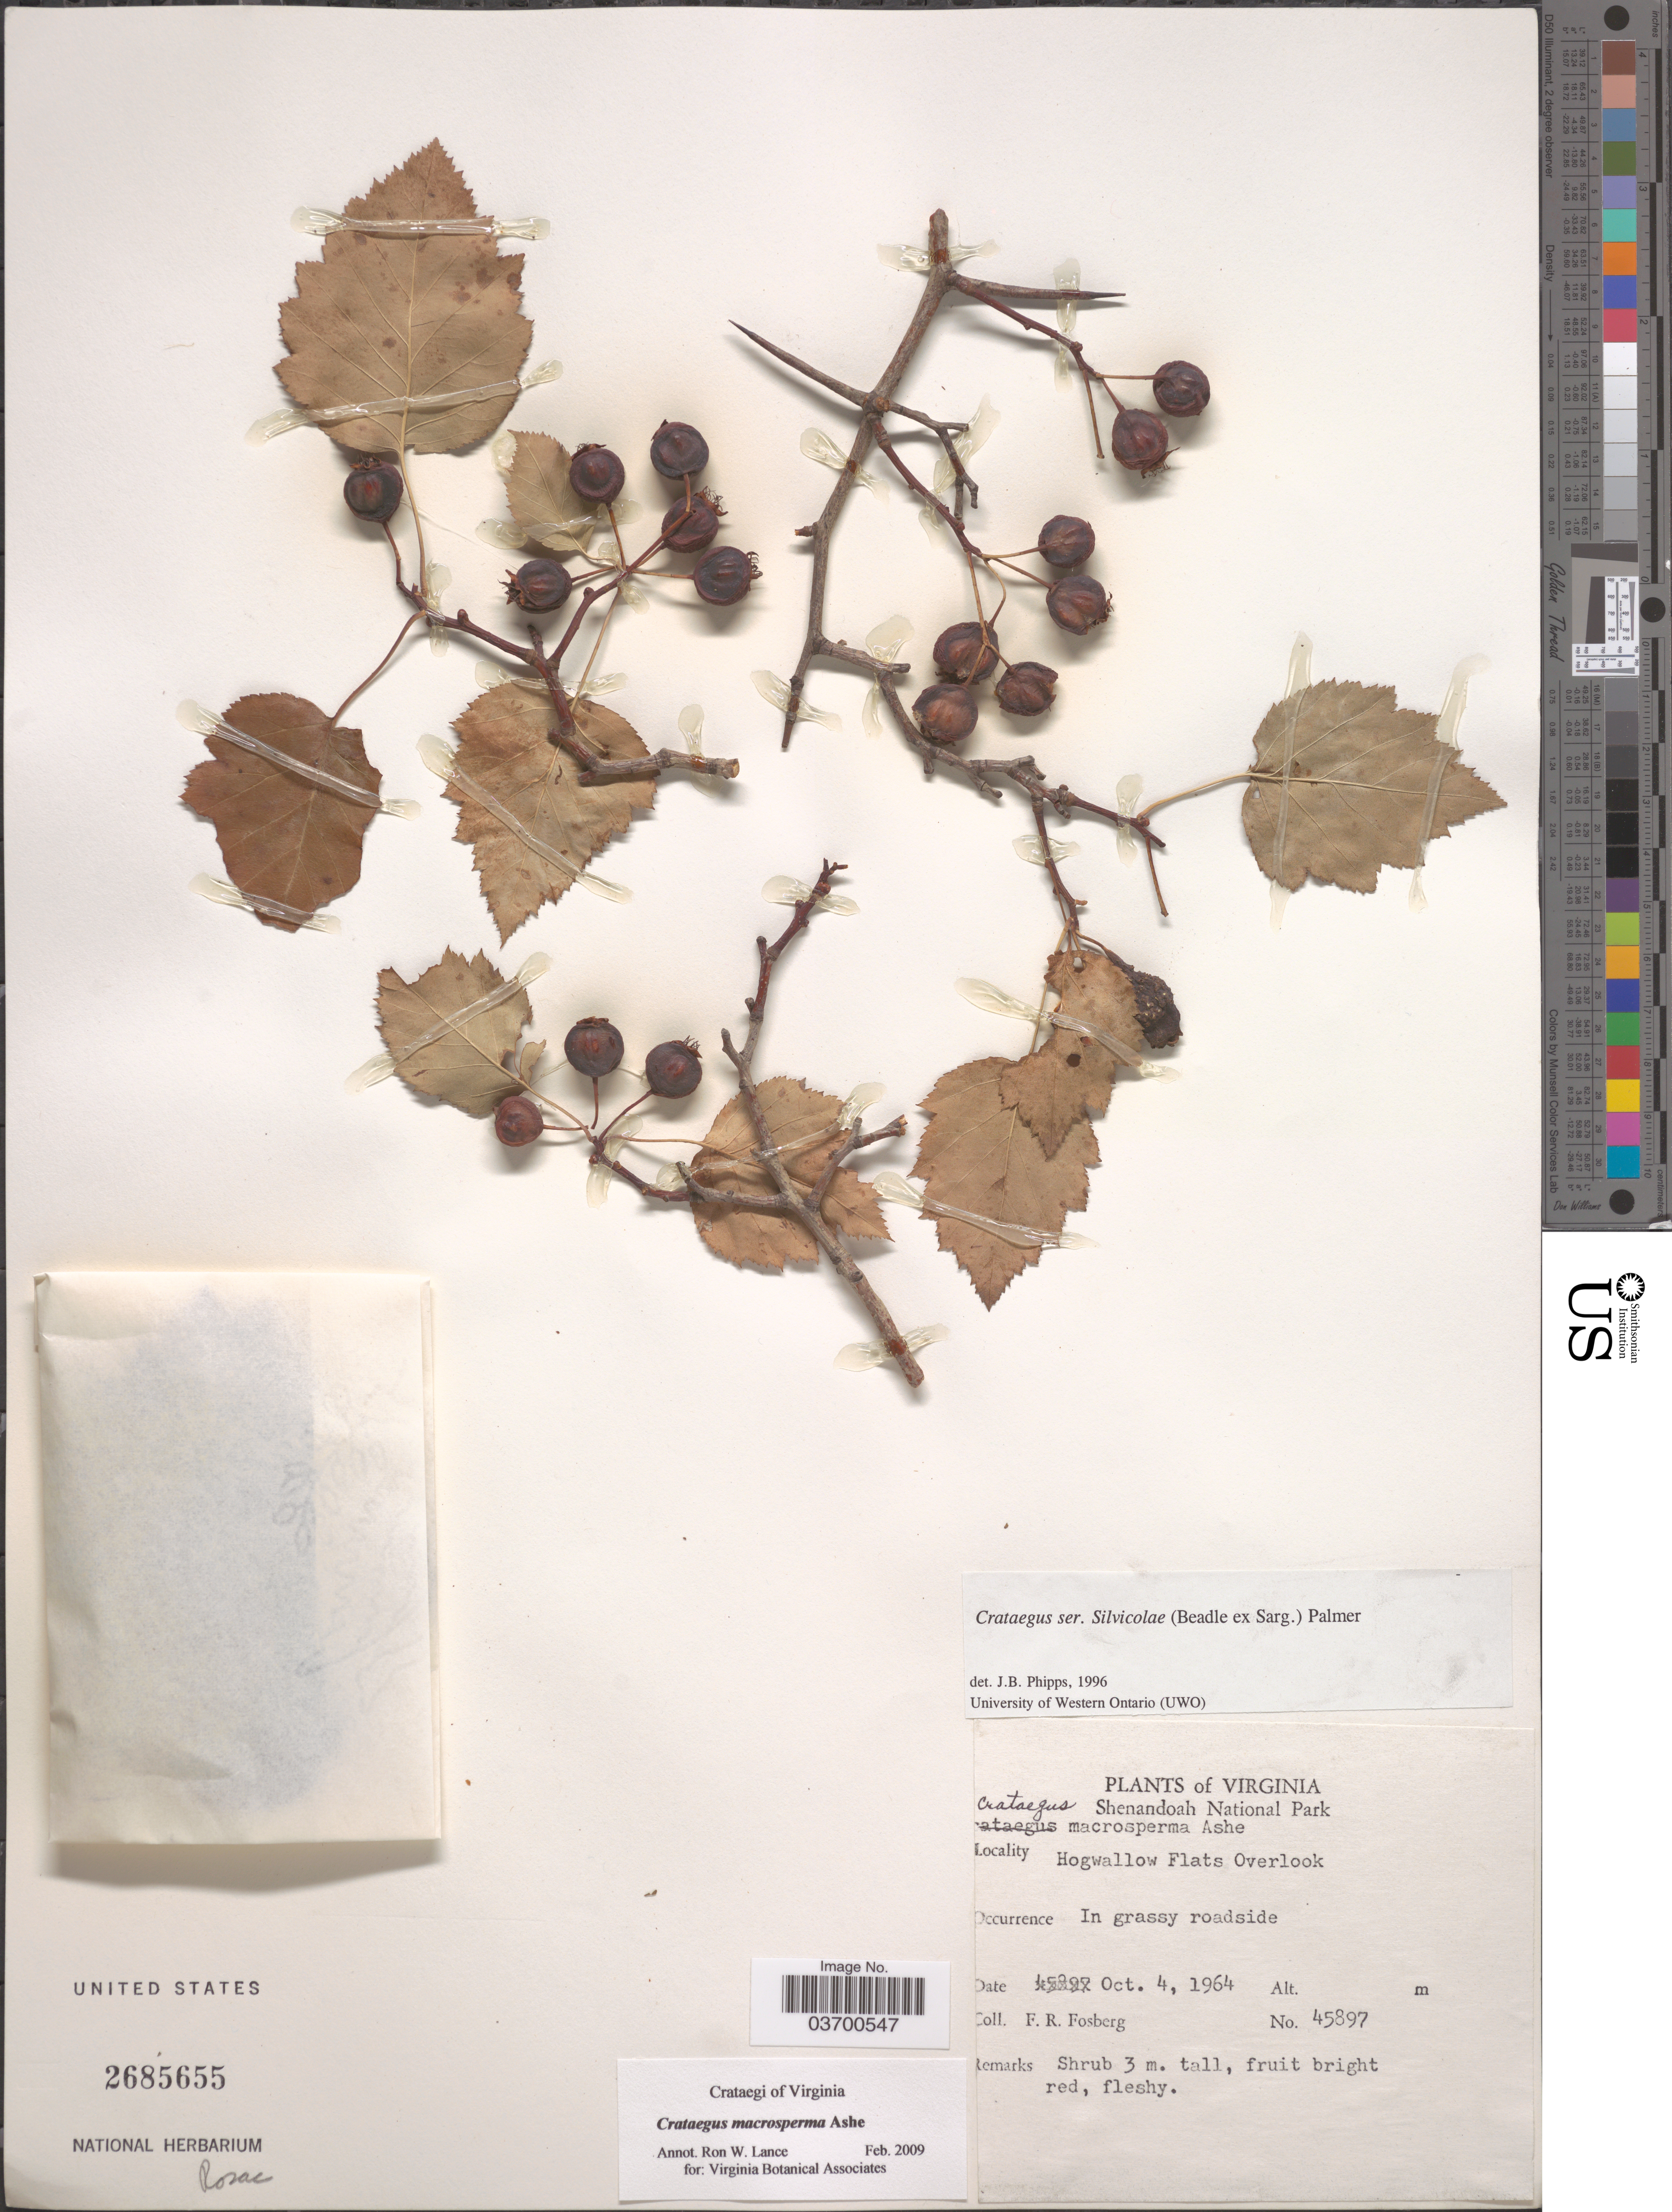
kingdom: Plantae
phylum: Tracheophyta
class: Magnoliopsida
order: Rosales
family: Rosaceae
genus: Crataegus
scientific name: Crataegus macrosperma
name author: Ashe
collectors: F. R. Fosberg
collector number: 45897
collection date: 1964-10-04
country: United States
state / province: Virginia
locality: Shenandoah National Park. Hogwallow Flats Overlook.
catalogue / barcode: US 2685655